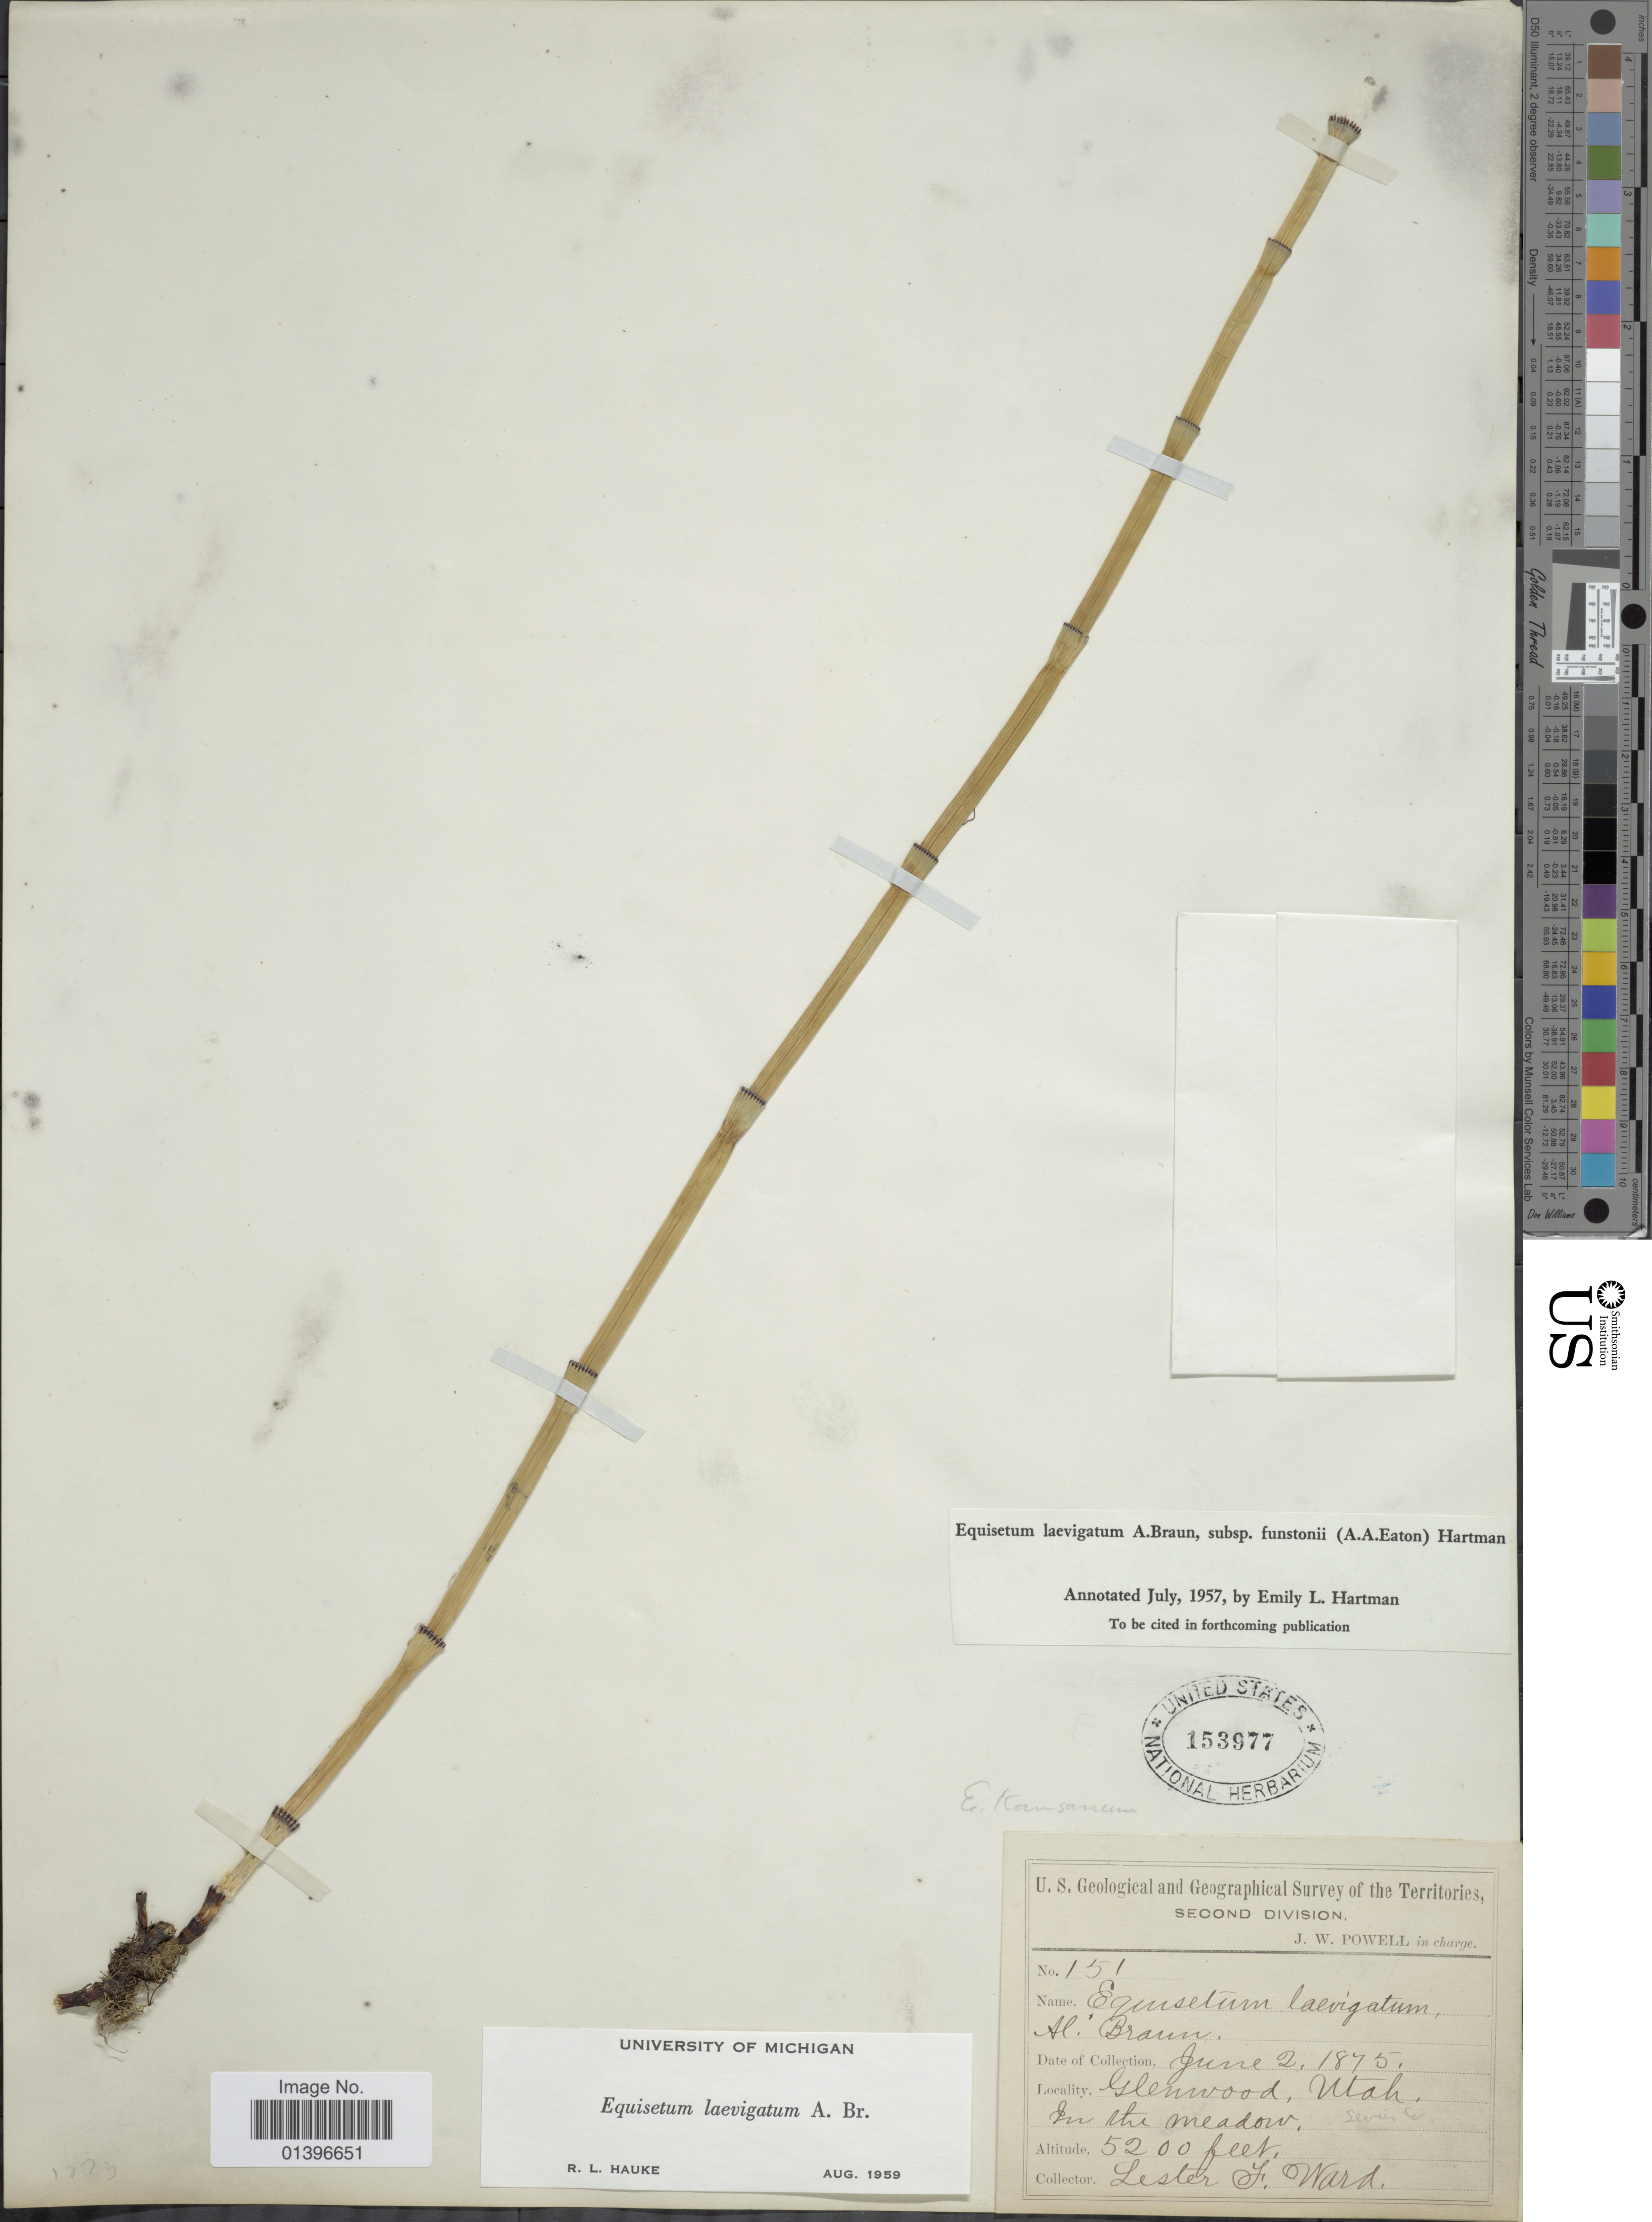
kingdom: Plantae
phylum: Tracheophyta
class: Polypodiopsida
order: Equisetales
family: Equisetaceae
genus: Equisetum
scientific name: Equisetum laevigatum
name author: A. Braun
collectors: L. F. Ward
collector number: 151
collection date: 1875-06-02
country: United States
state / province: Utah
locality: Glenwood, Sevier Co.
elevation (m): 1585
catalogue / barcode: US 153977